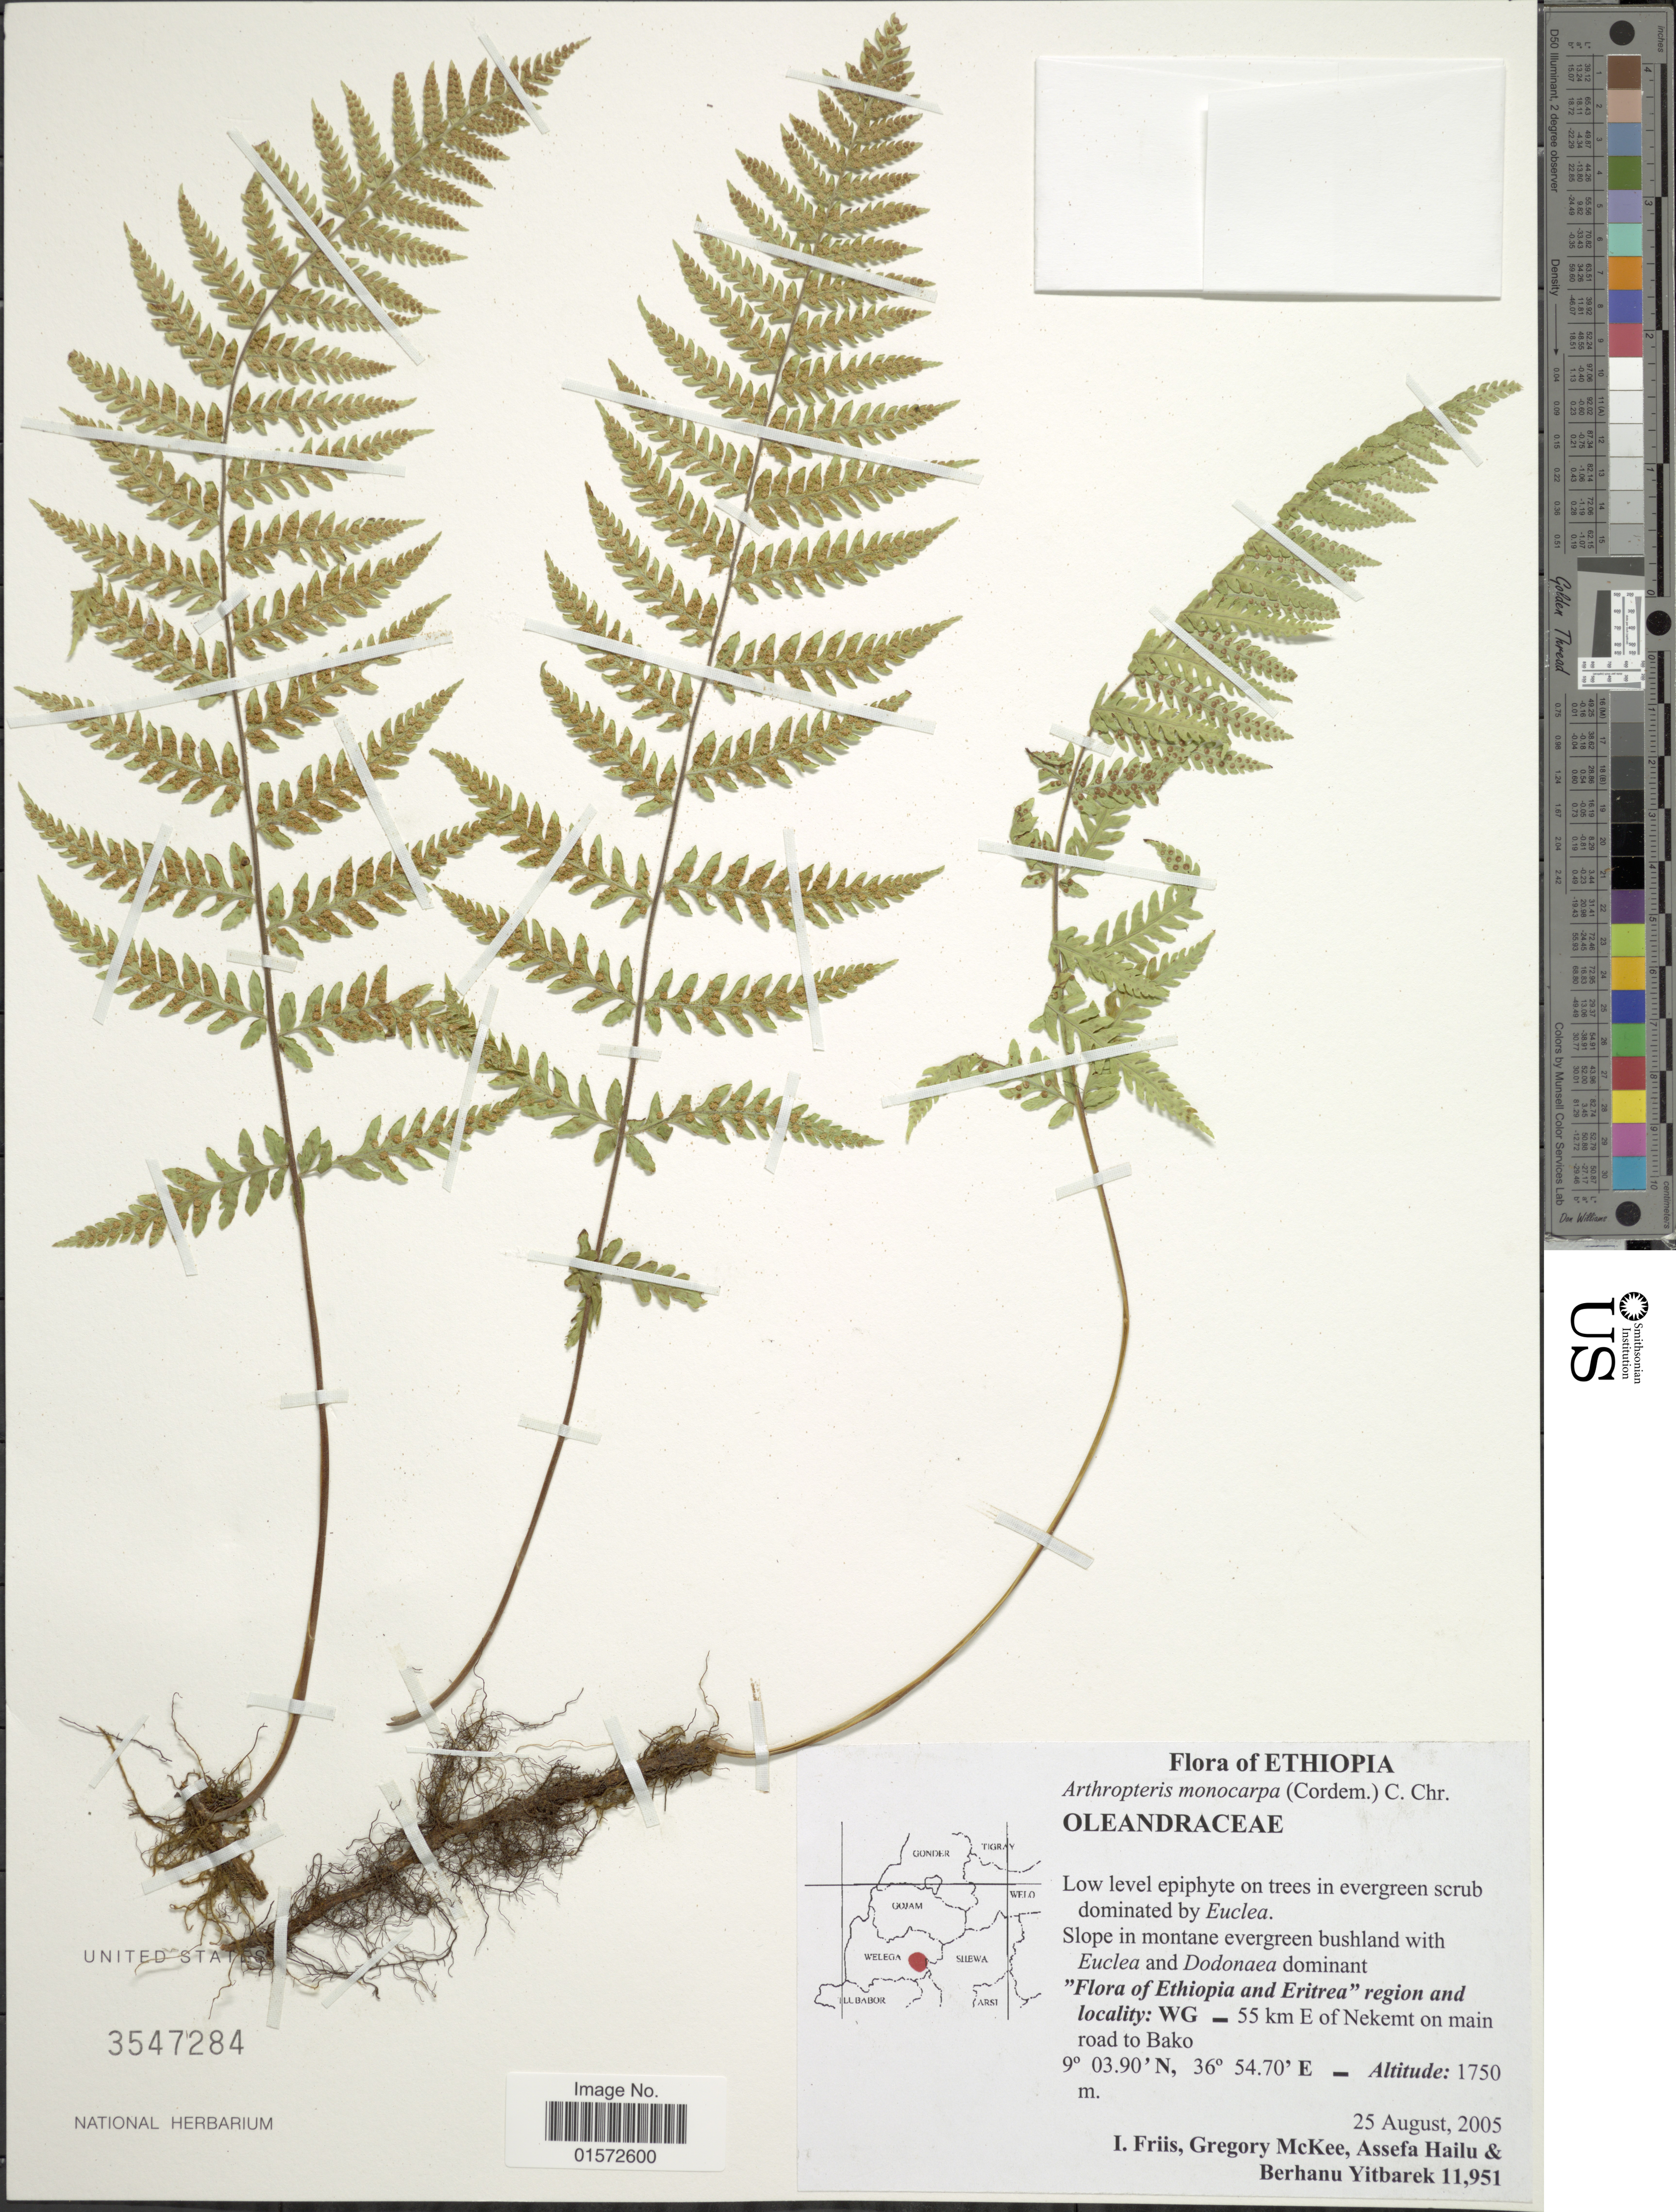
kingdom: Plantae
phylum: Tracheophyta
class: Polypodiopsida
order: Polypodiales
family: Tectariaceae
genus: Arthropteris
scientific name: Arthropteris monocarpa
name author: (Cordem.) C. Chr.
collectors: I. Friis, G. S. McKee, A. Hailu & B. Yitbarek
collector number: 11951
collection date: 2005-08-25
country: Ethiopia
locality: Ethiopia and Erotrea region and locality WG - 55 km E of Nekemt on main road to Bako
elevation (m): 1750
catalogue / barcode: US 3547284